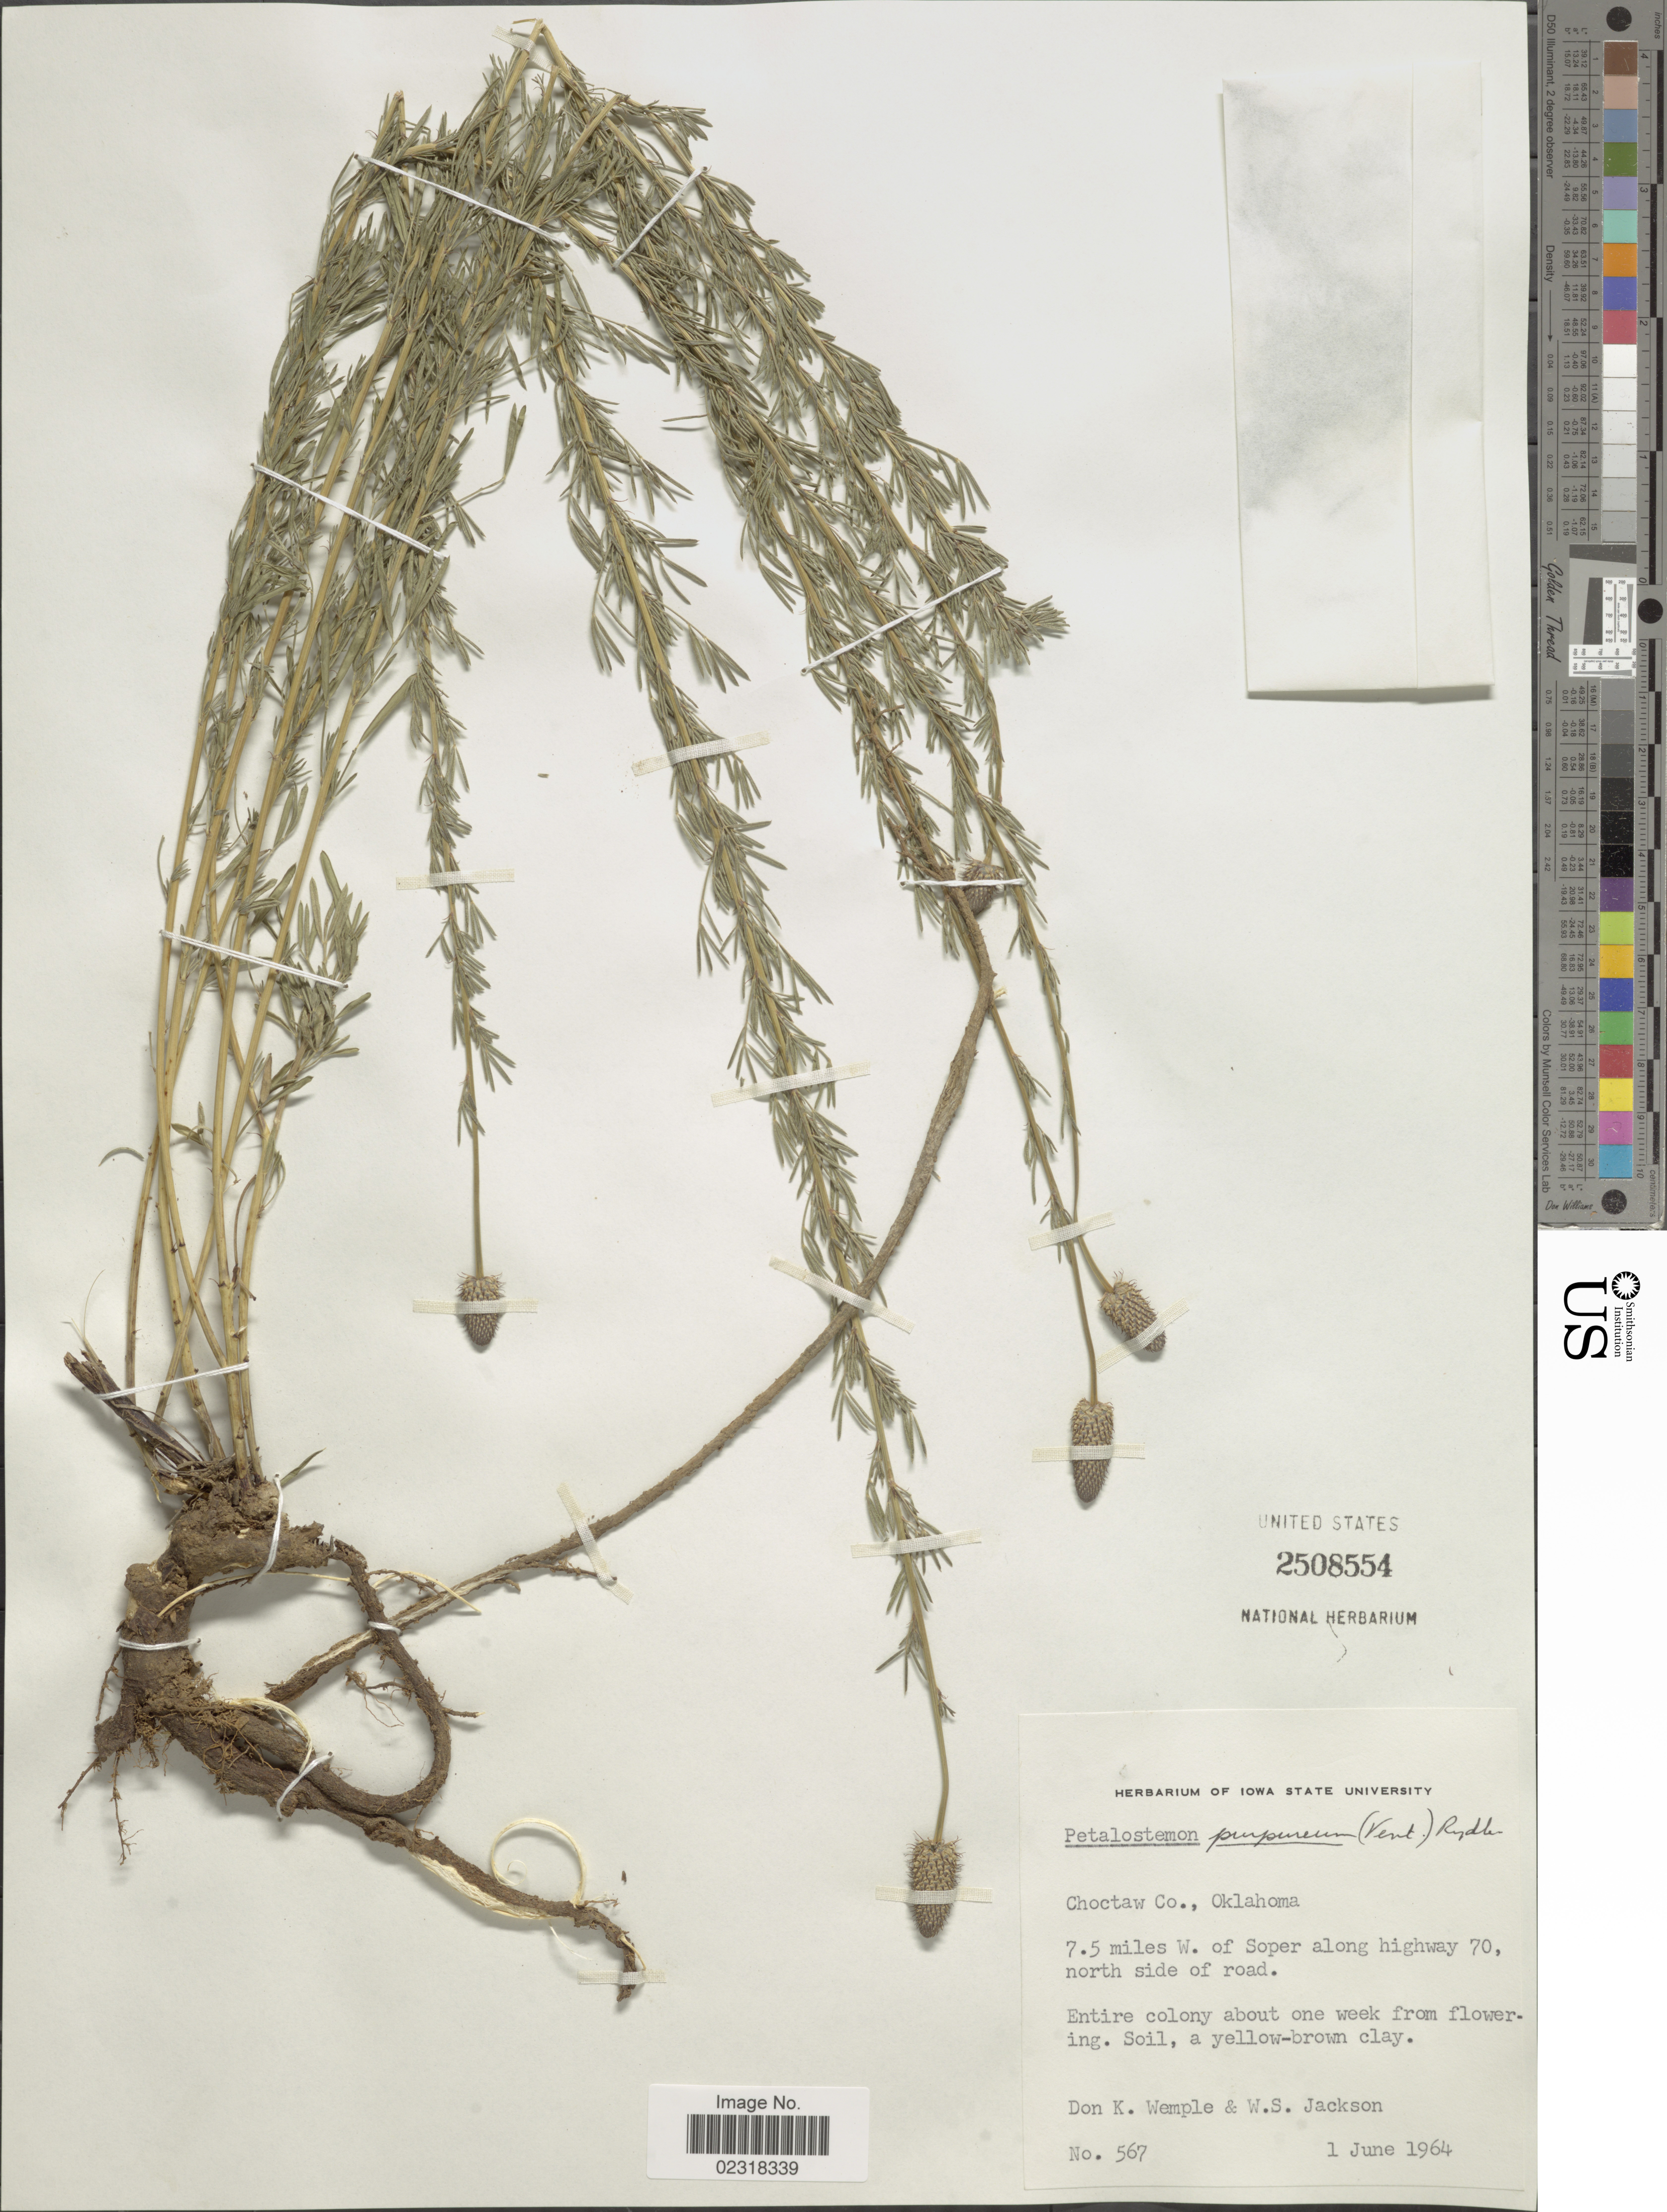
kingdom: Plantae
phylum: Tracheophyta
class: Magnoliopsida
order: Fabales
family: Fabaceae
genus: Dalea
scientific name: Dalea purpurea var. purpurea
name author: Vent.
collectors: D. Wemple & W. Jackson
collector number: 567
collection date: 1964-06-01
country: United States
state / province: Oklahoma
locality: Choctaw Co., 7.5 miles W. of Soper along highway 70, north side of road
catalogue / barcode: US 2508554